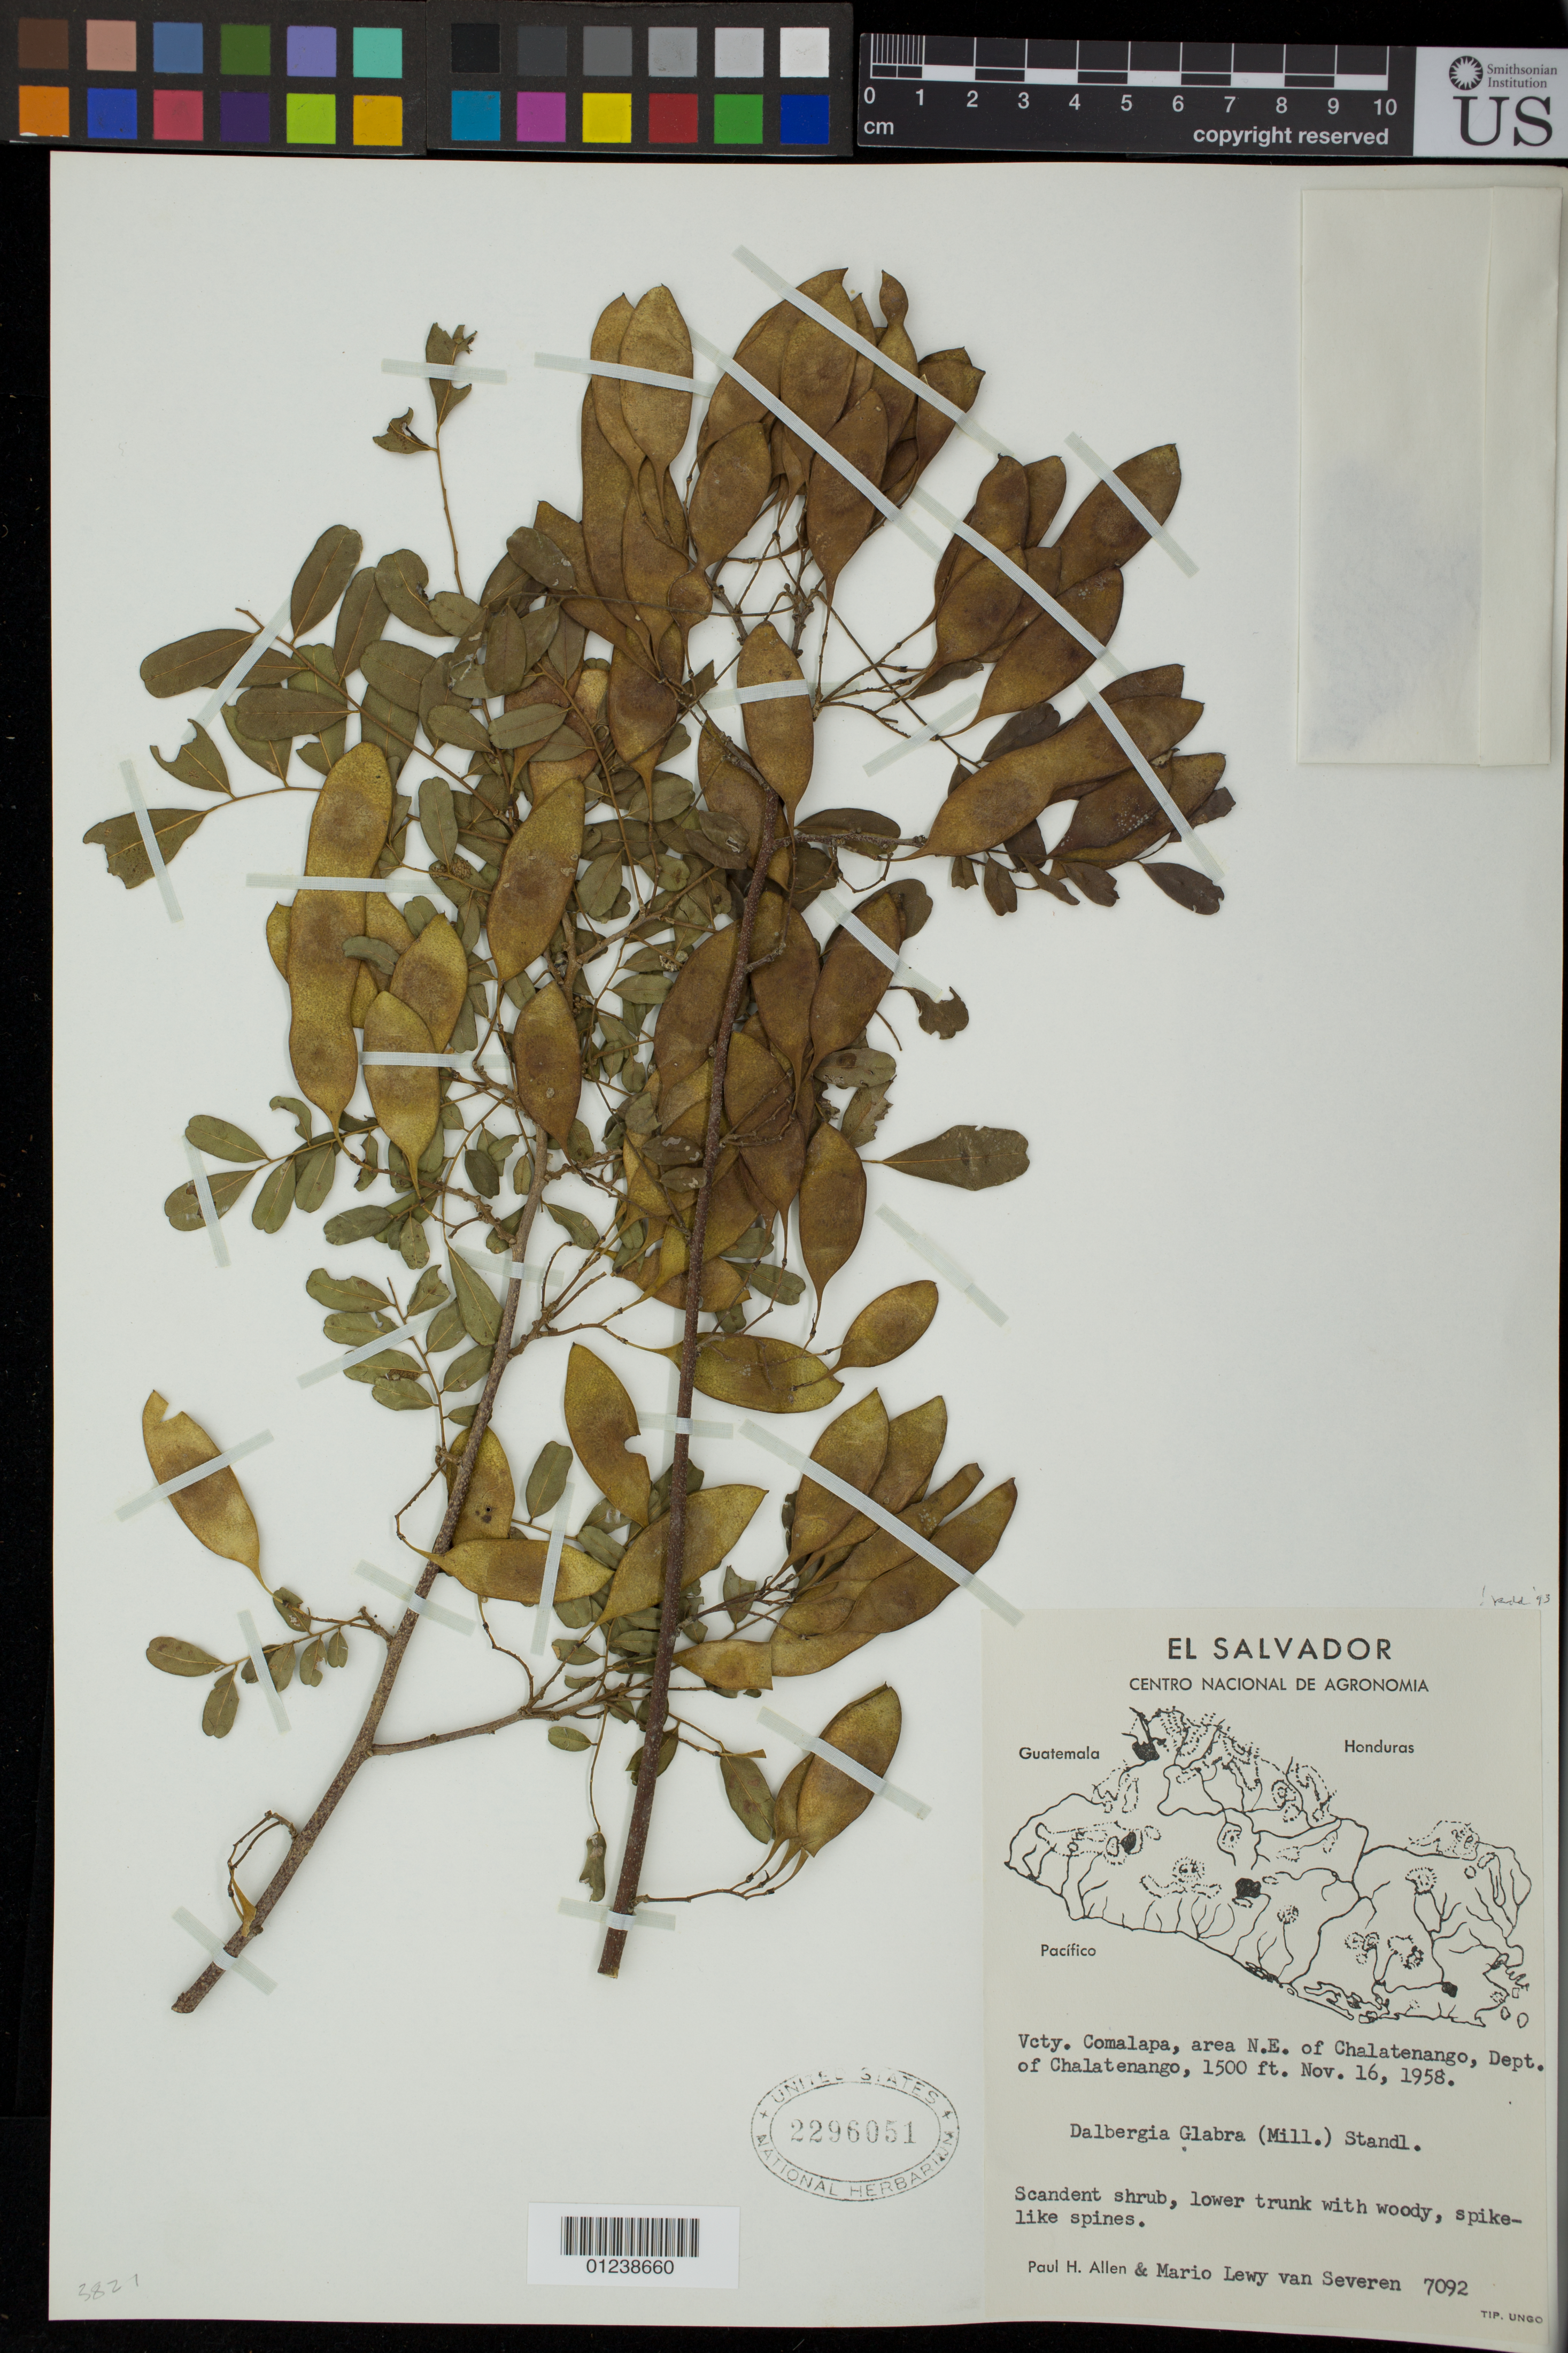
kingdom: Plantae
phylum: Tracheophyta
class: Magnoliopsida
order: Fabales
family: Fabaceae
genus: Dalbergia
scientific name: Dalbergia glabra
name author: (Mill.) Standl.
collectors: P. H. Allen & M. Van Severen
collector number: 7092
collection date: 1958-11-16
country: El Salvador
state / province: Chalatenango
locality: Vcty. Comalapa, area N.E. of Chalatenango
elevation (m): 457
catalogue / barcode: US 2296051